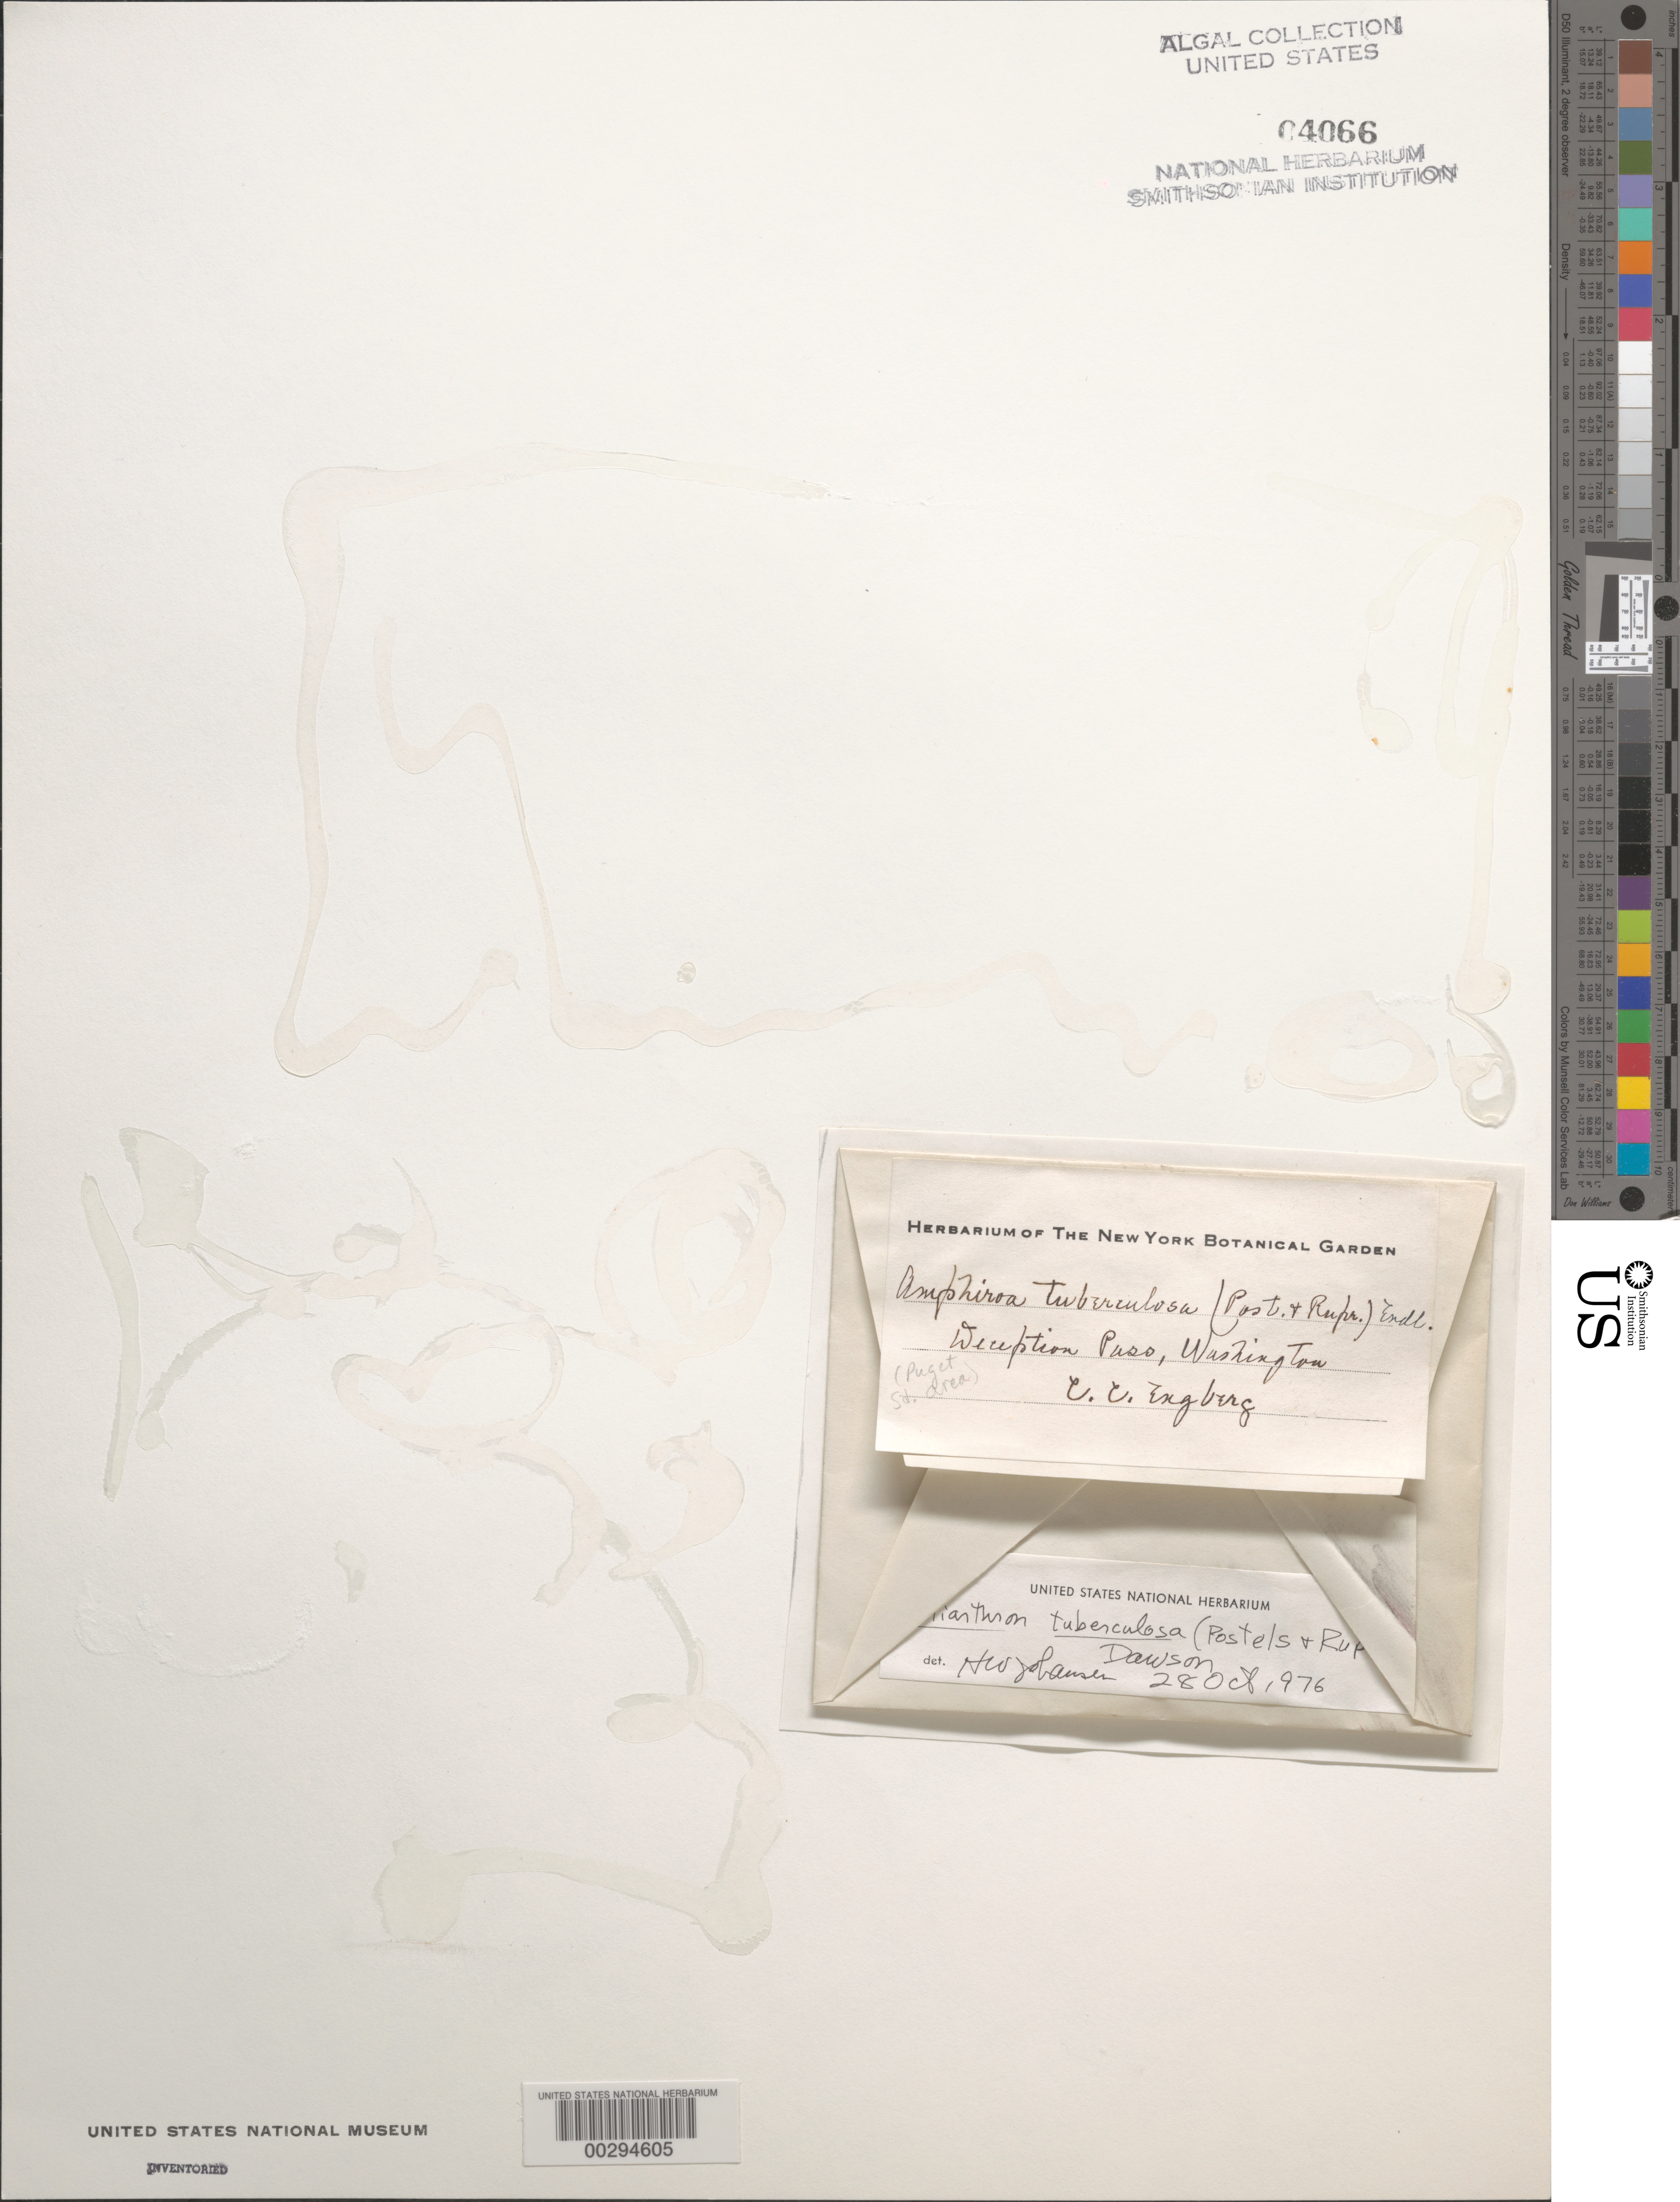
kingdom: Plantae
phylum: Rhodophyta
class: Florideophyceae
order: Corallinales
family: Corallinaceae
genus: Calliarthron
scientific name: Calliarthron tuberculosum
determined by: Johansen, H. W.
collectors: C. Engberg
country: United States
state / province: Washington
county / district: Island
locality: Deception Pass, Puget Sound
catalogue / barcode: US 4066